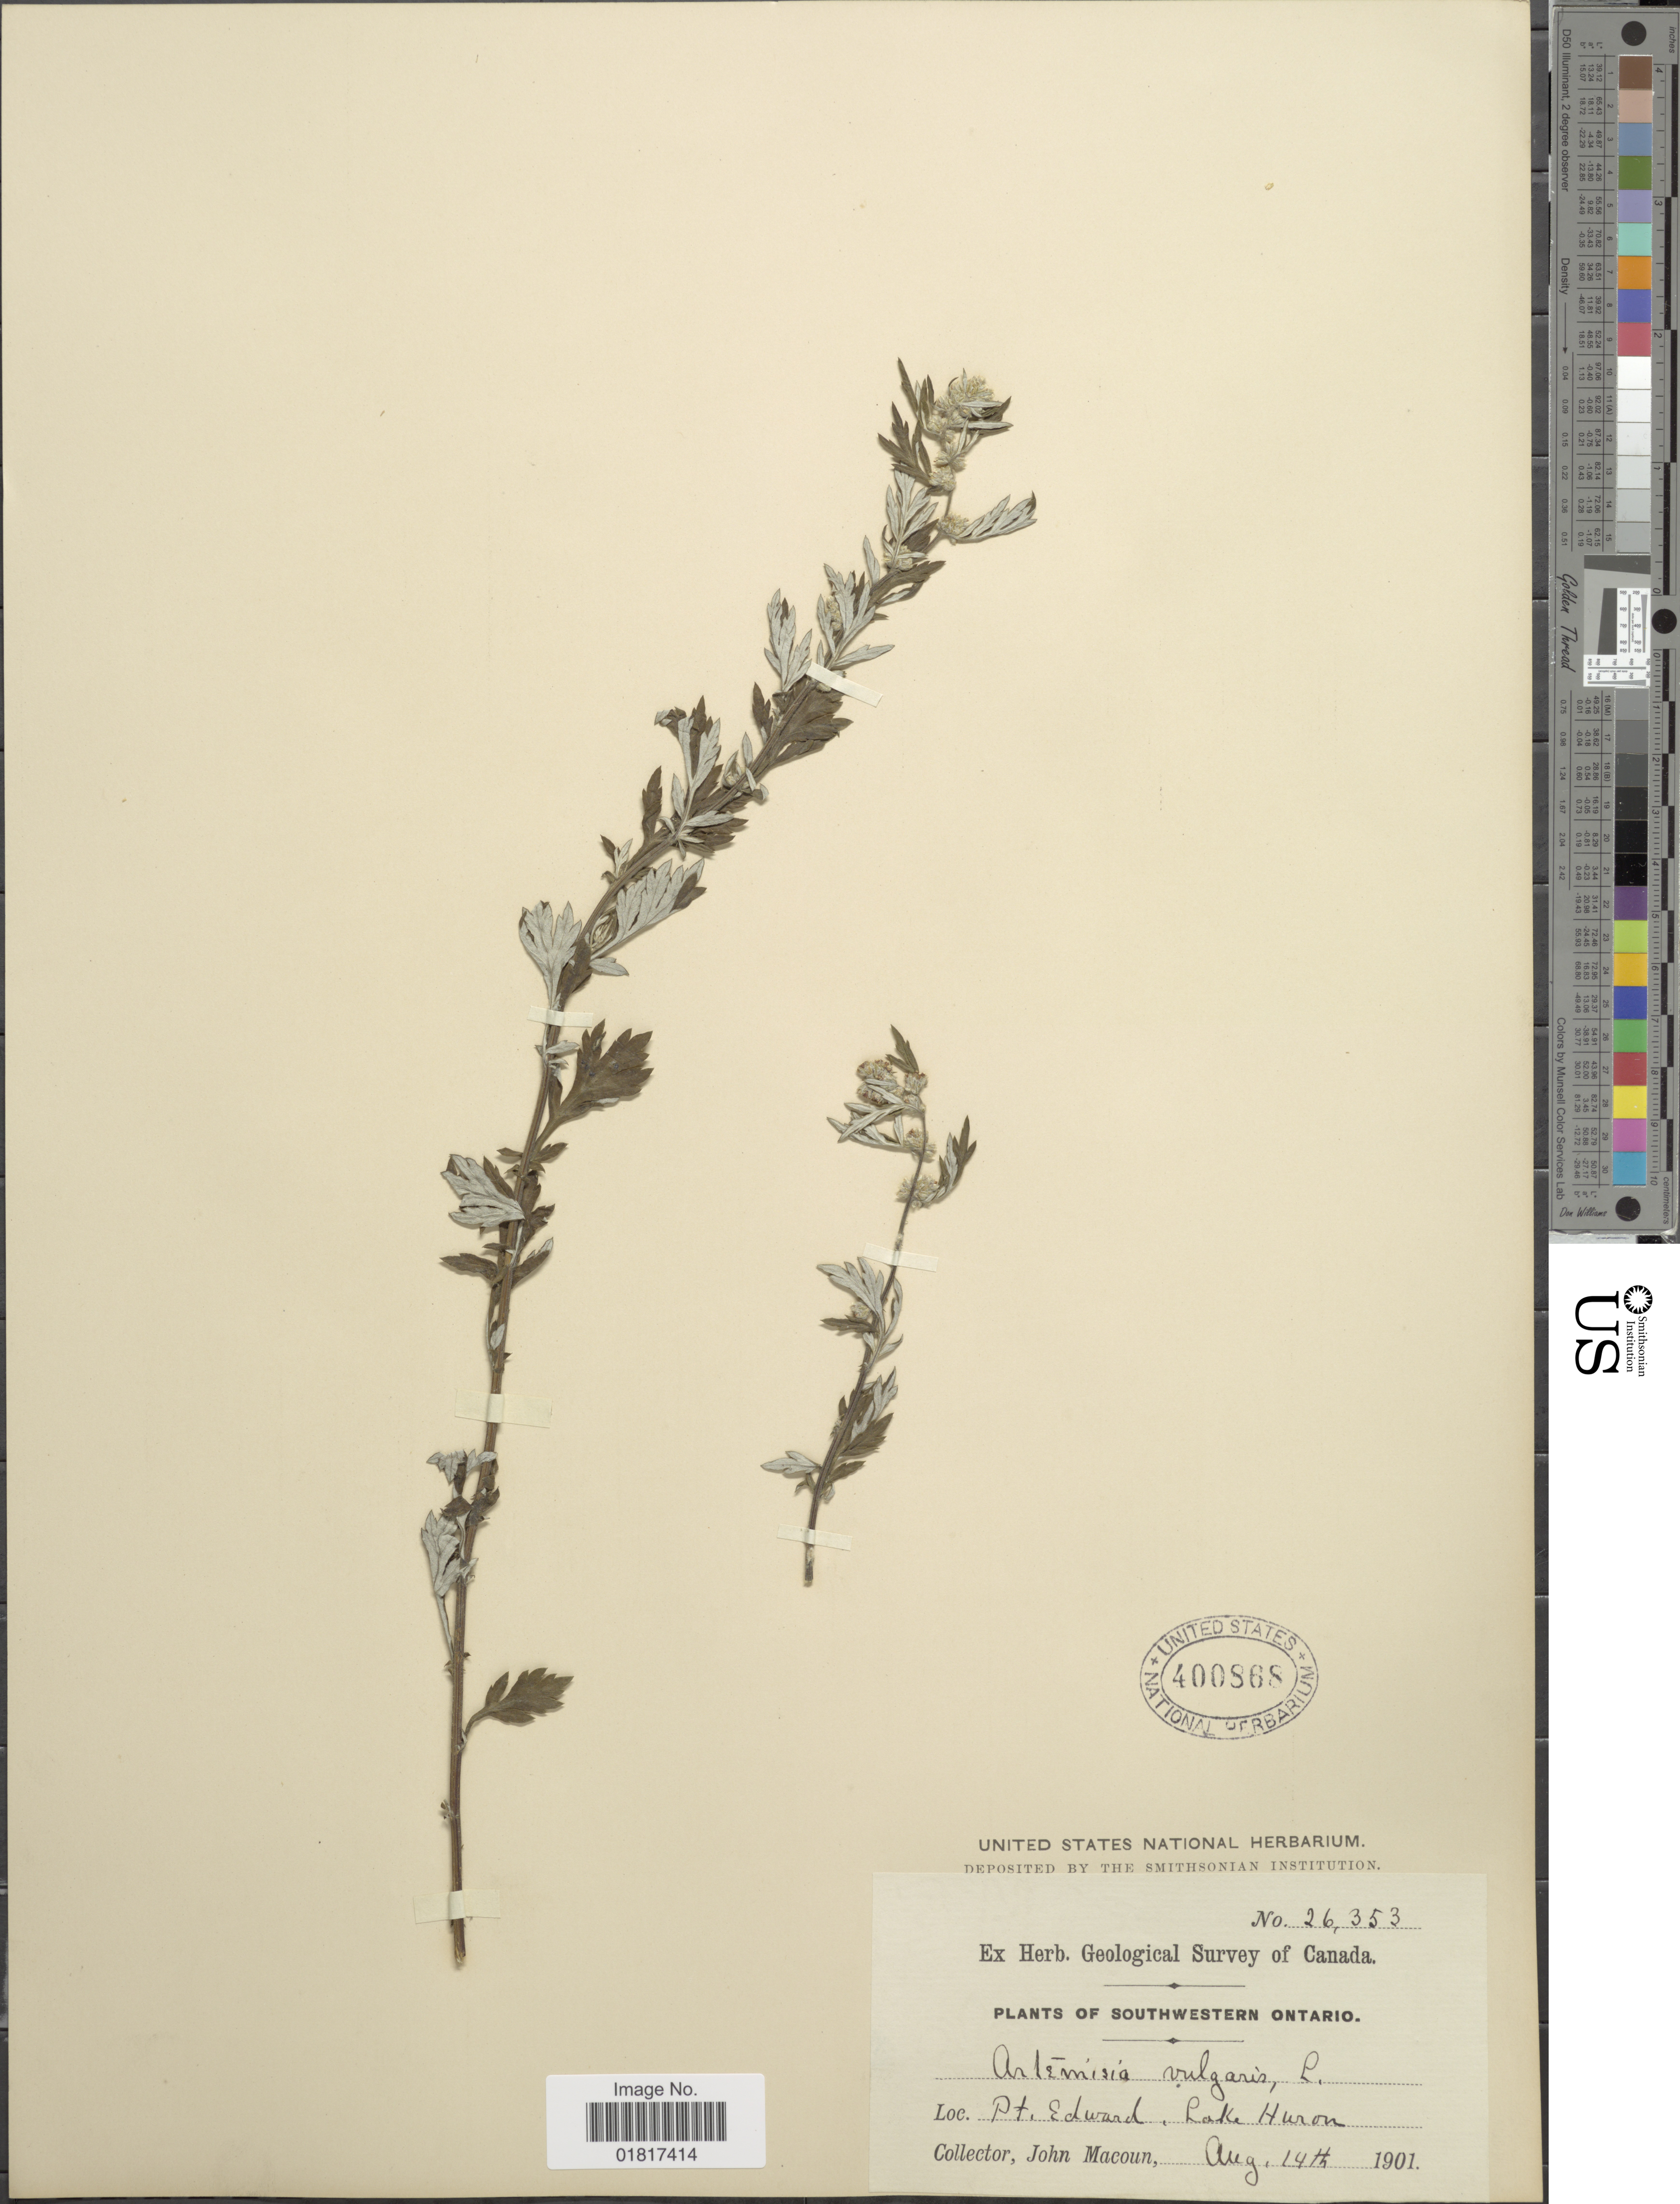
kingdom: Plantae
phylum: Tracheophyta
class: Magnoliopsida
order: Asterales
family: Asteraceae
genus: Artemisia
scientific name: Artemisia vulgaris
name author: L.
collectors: J. Macoun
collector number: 26353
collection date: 1901-08-14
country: Canada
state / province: Ontario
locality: Southwestern Ontario, Pt Edward, lake Huron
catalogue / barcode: US 400868